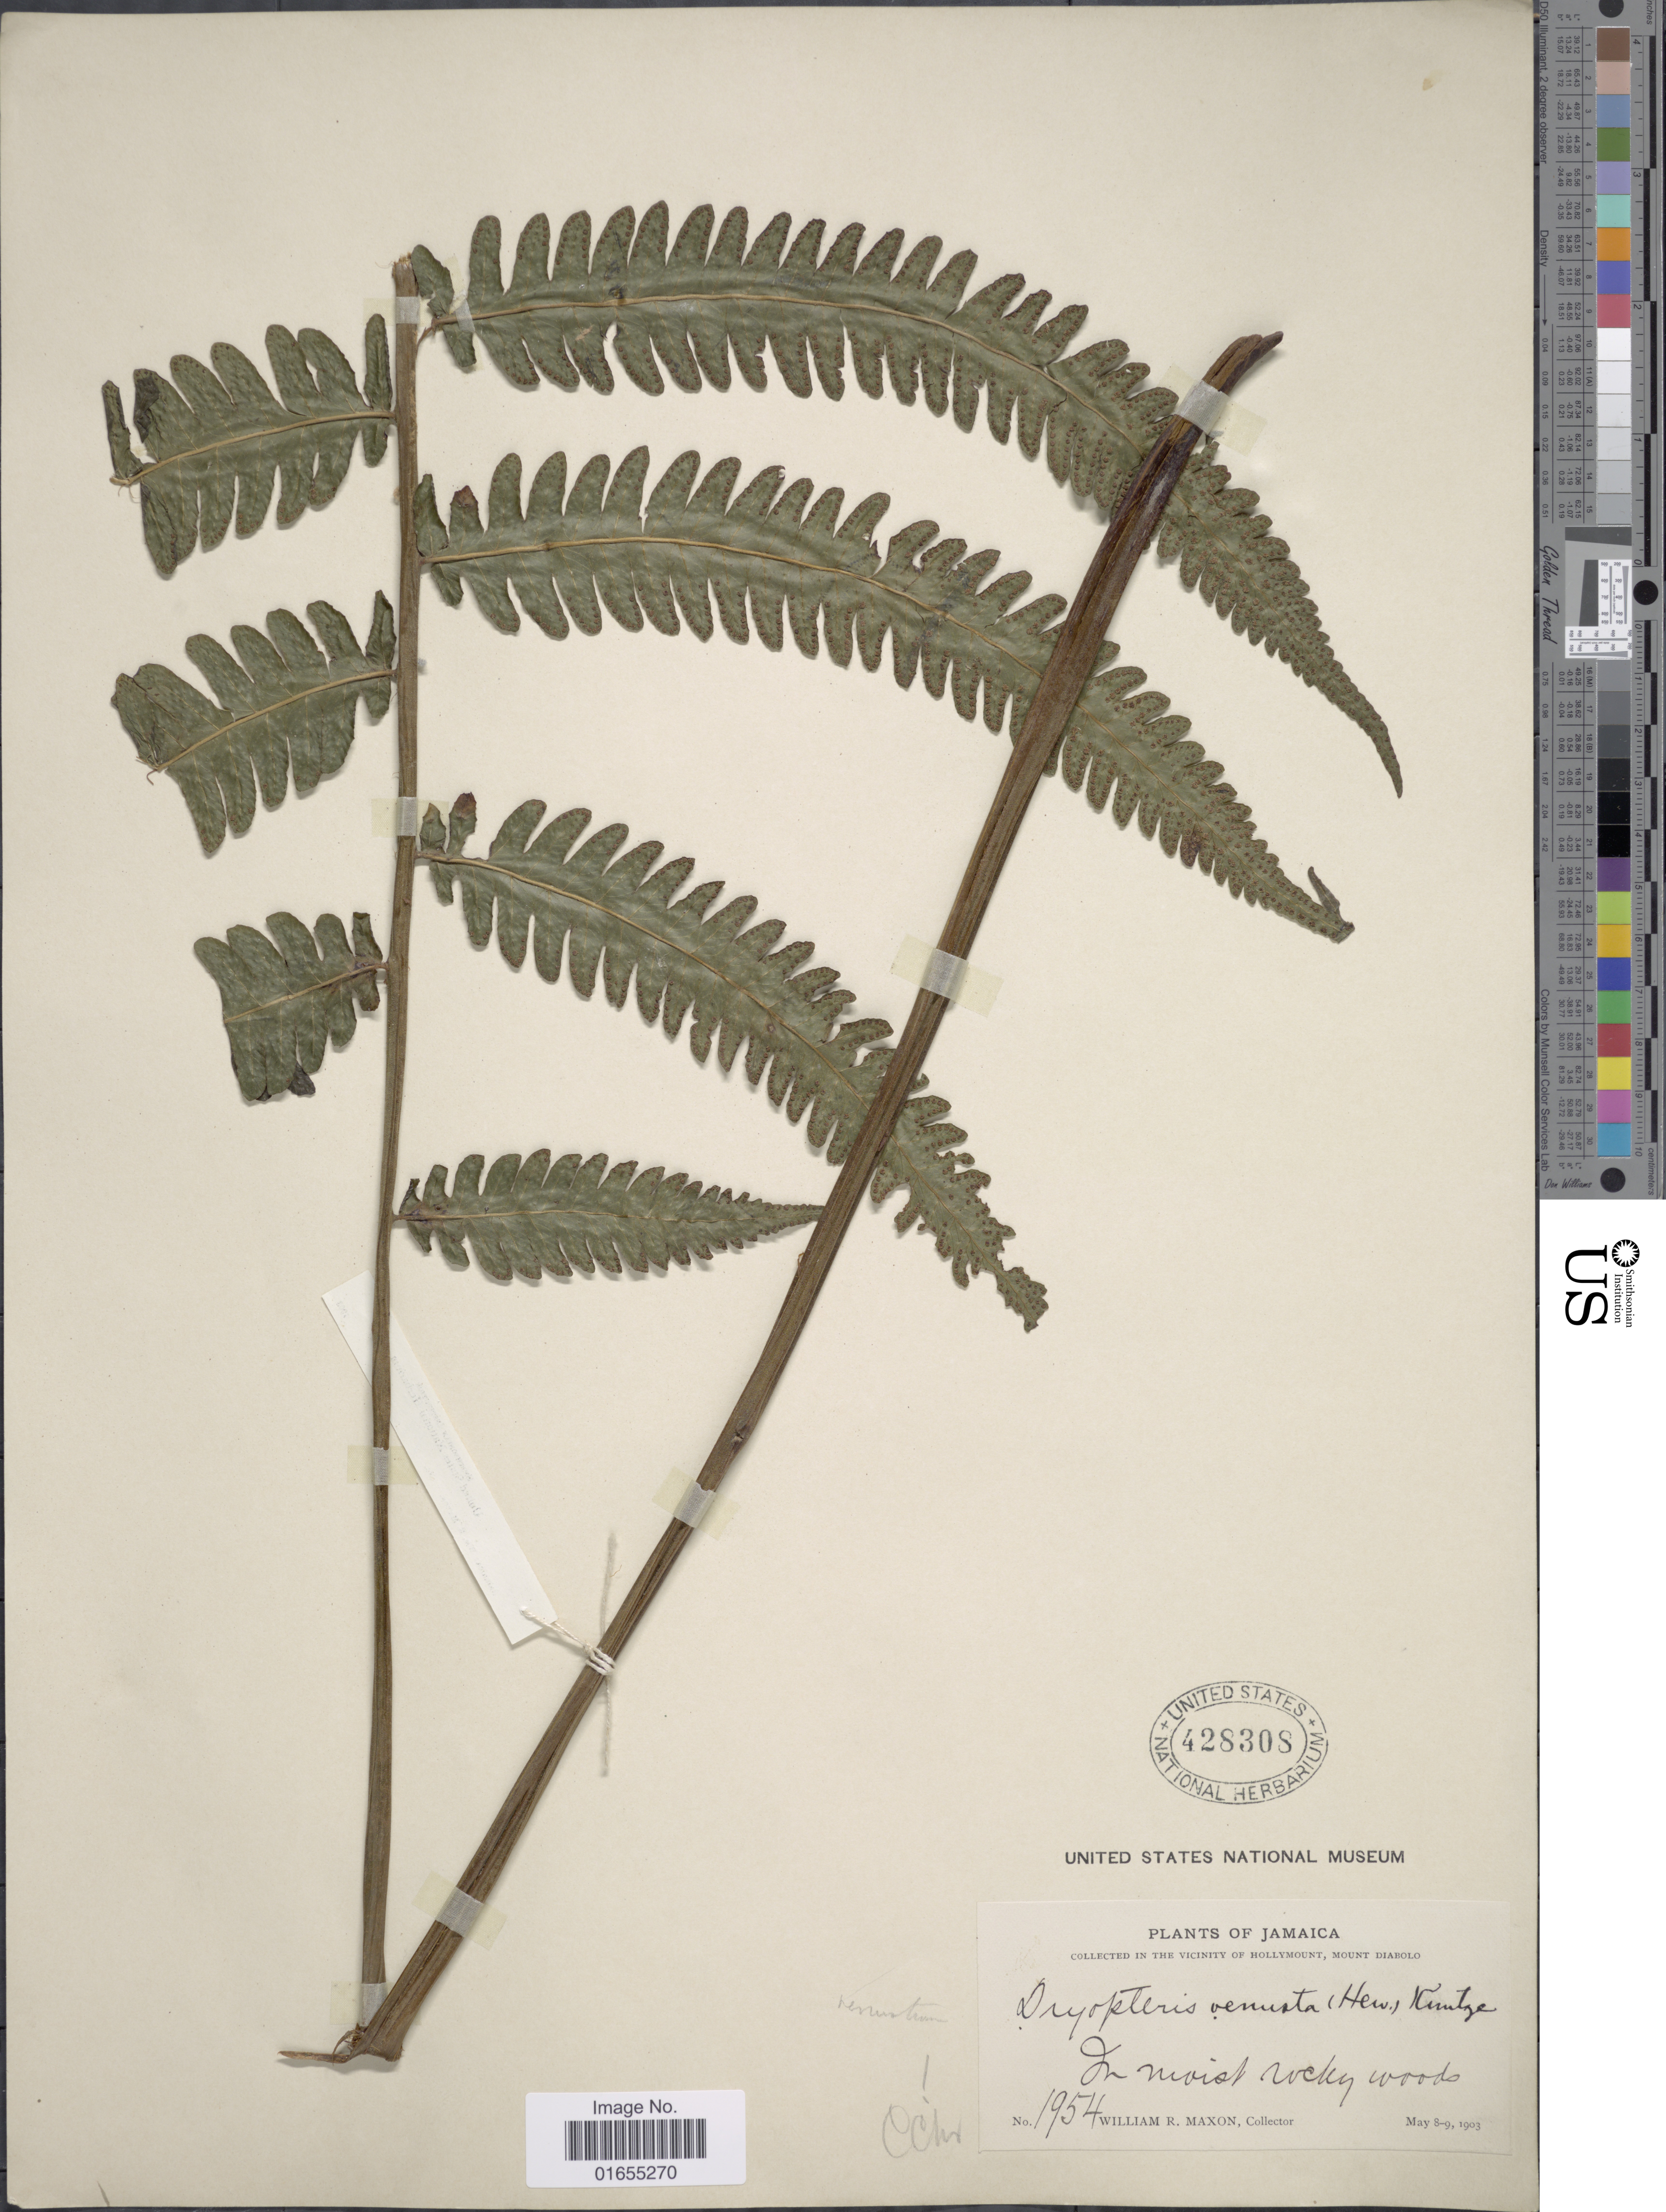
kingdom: Plantae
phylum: Tracheophyta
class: Polypodiopsida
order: Polypodiales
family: Thelypteridaceae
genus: Goniopteris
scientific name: Goniopteris venusta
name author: (Heward) Pic. Serm.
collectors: W. R. Maxon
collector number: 1954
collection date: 1903-05-08/1903-05-09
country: Jamaica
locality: Vicinity of Hollymount, Mount Diabolo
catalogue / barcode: US 428308